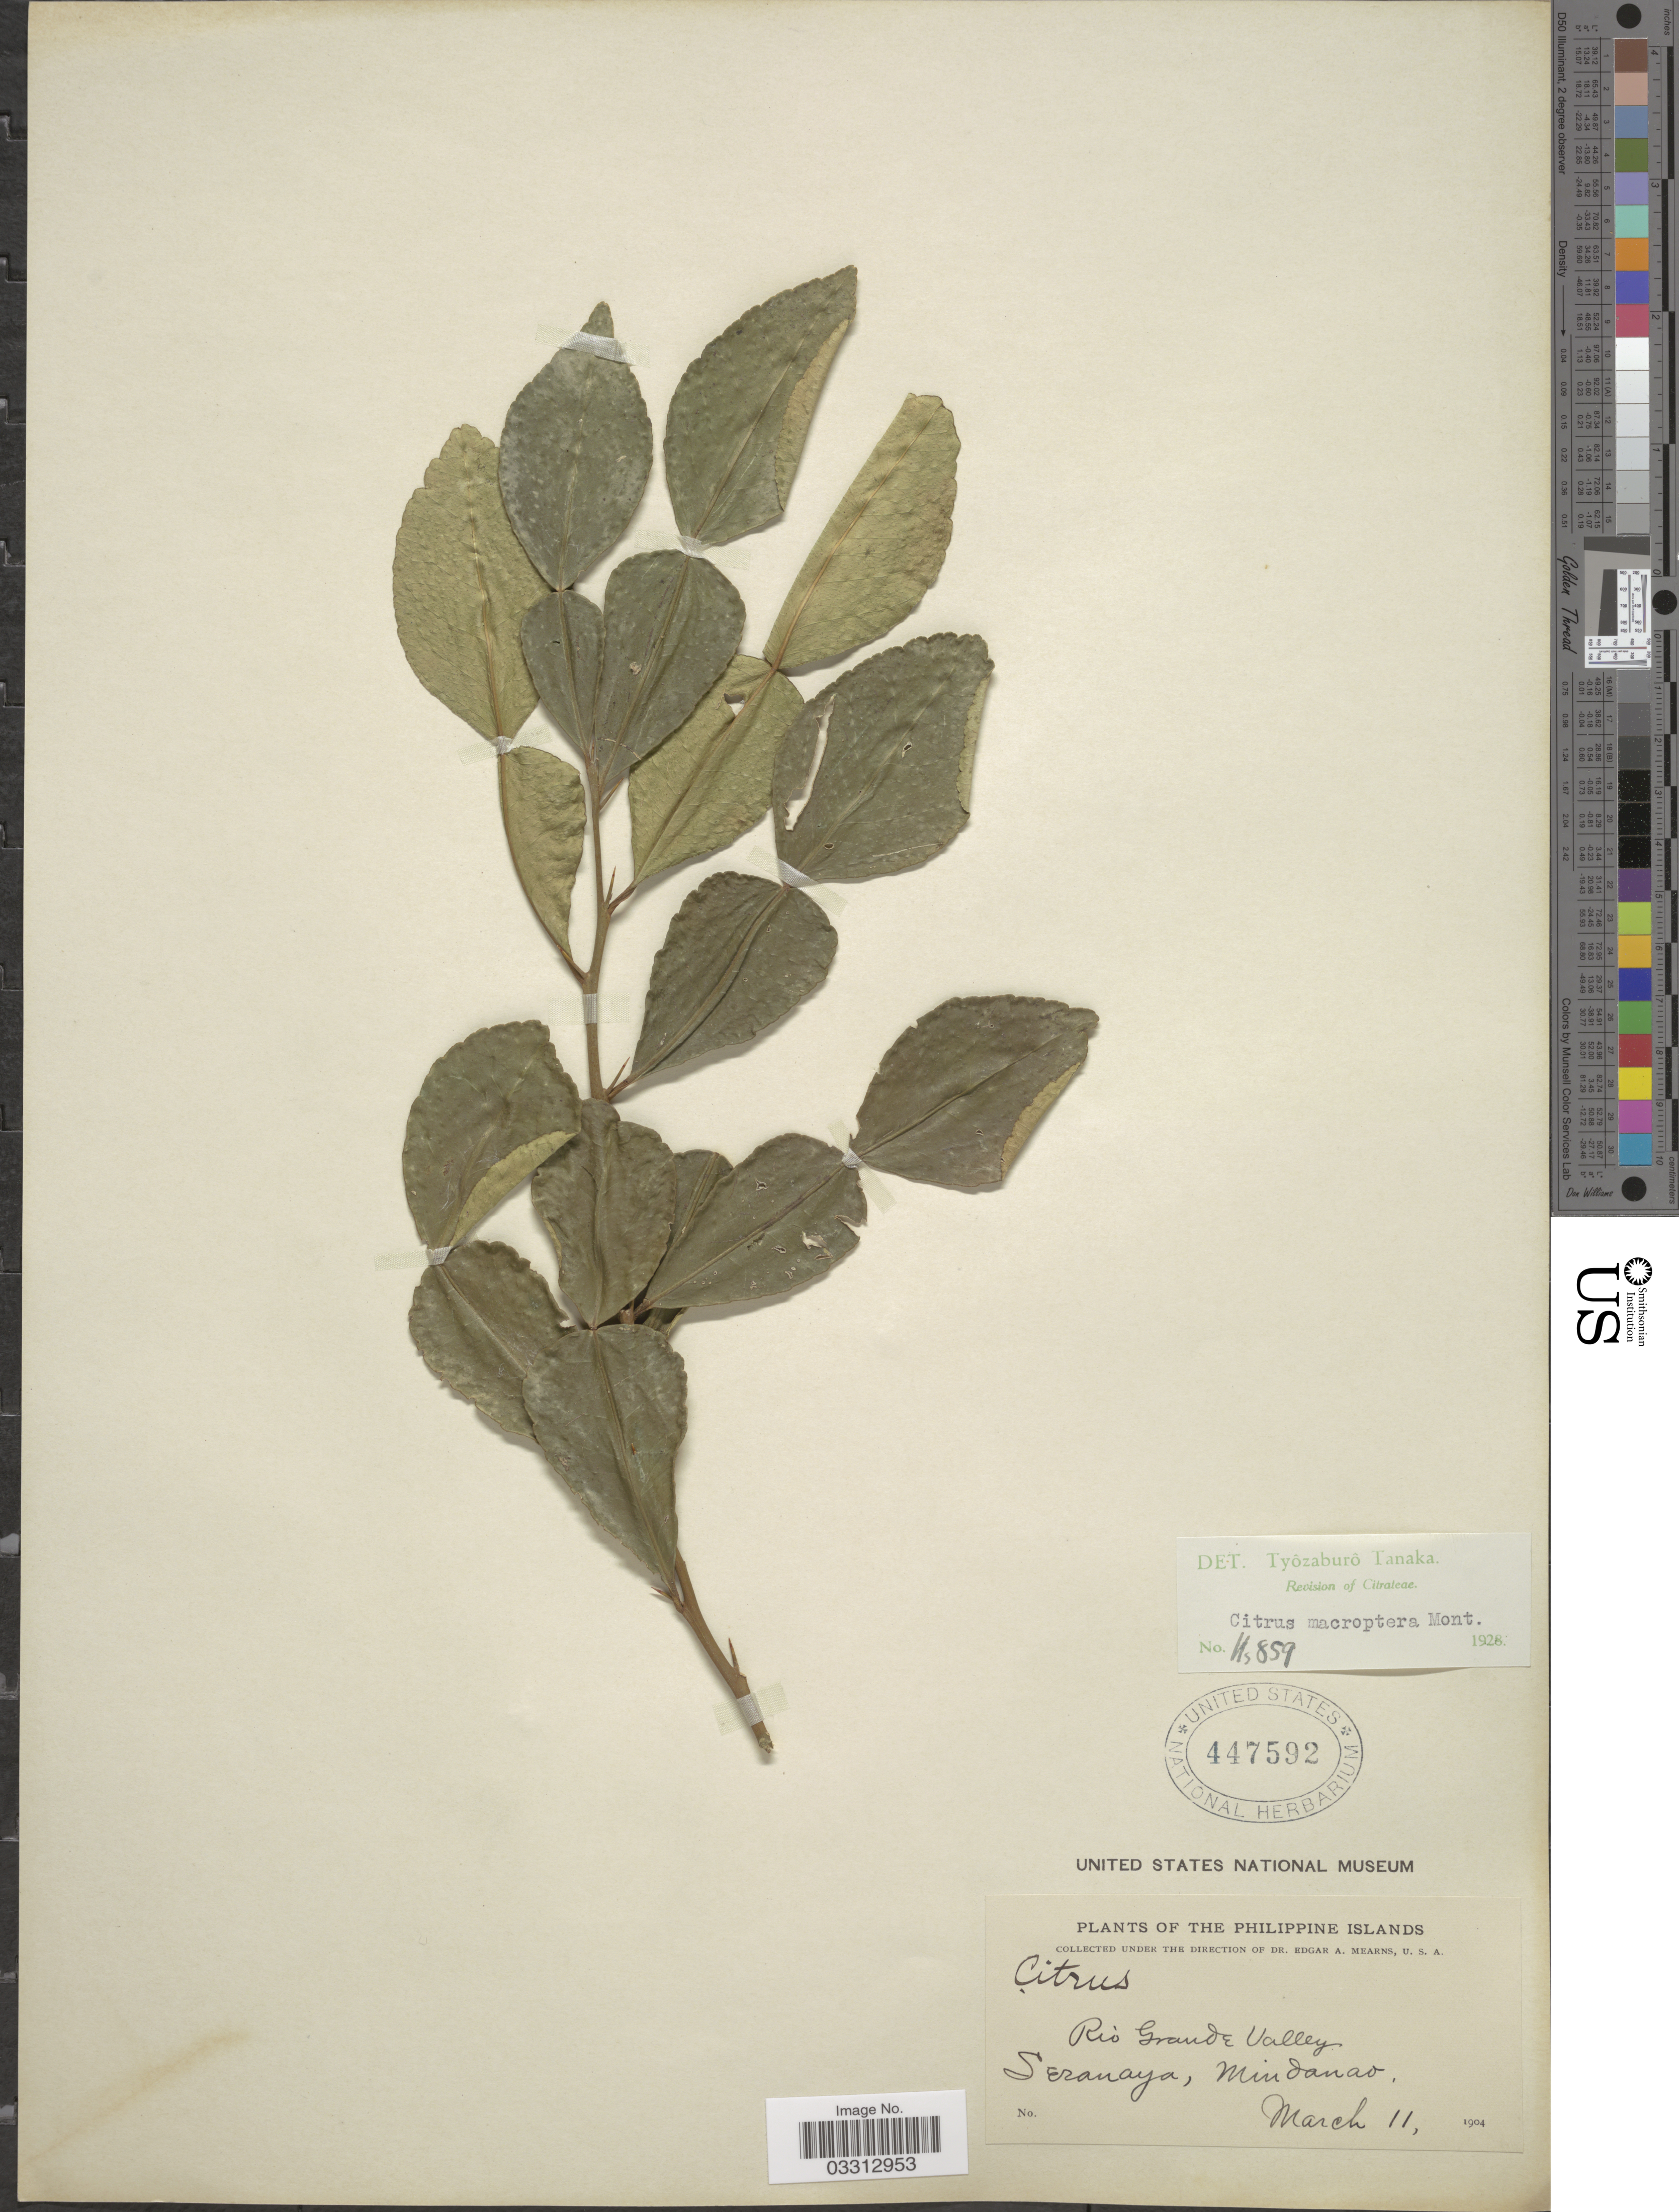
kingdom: Plantae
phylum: Tracheophyta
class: Magnoliopsida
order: Sapindales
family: Rutaceae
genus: Citrus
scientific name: Citrus macroptera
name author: Montrouz.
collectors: E. A. Mearns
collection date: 1904-03-11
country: Philippines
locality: Rio Grande Valley. Seranaya, Mindanao.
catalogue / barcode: US 447592